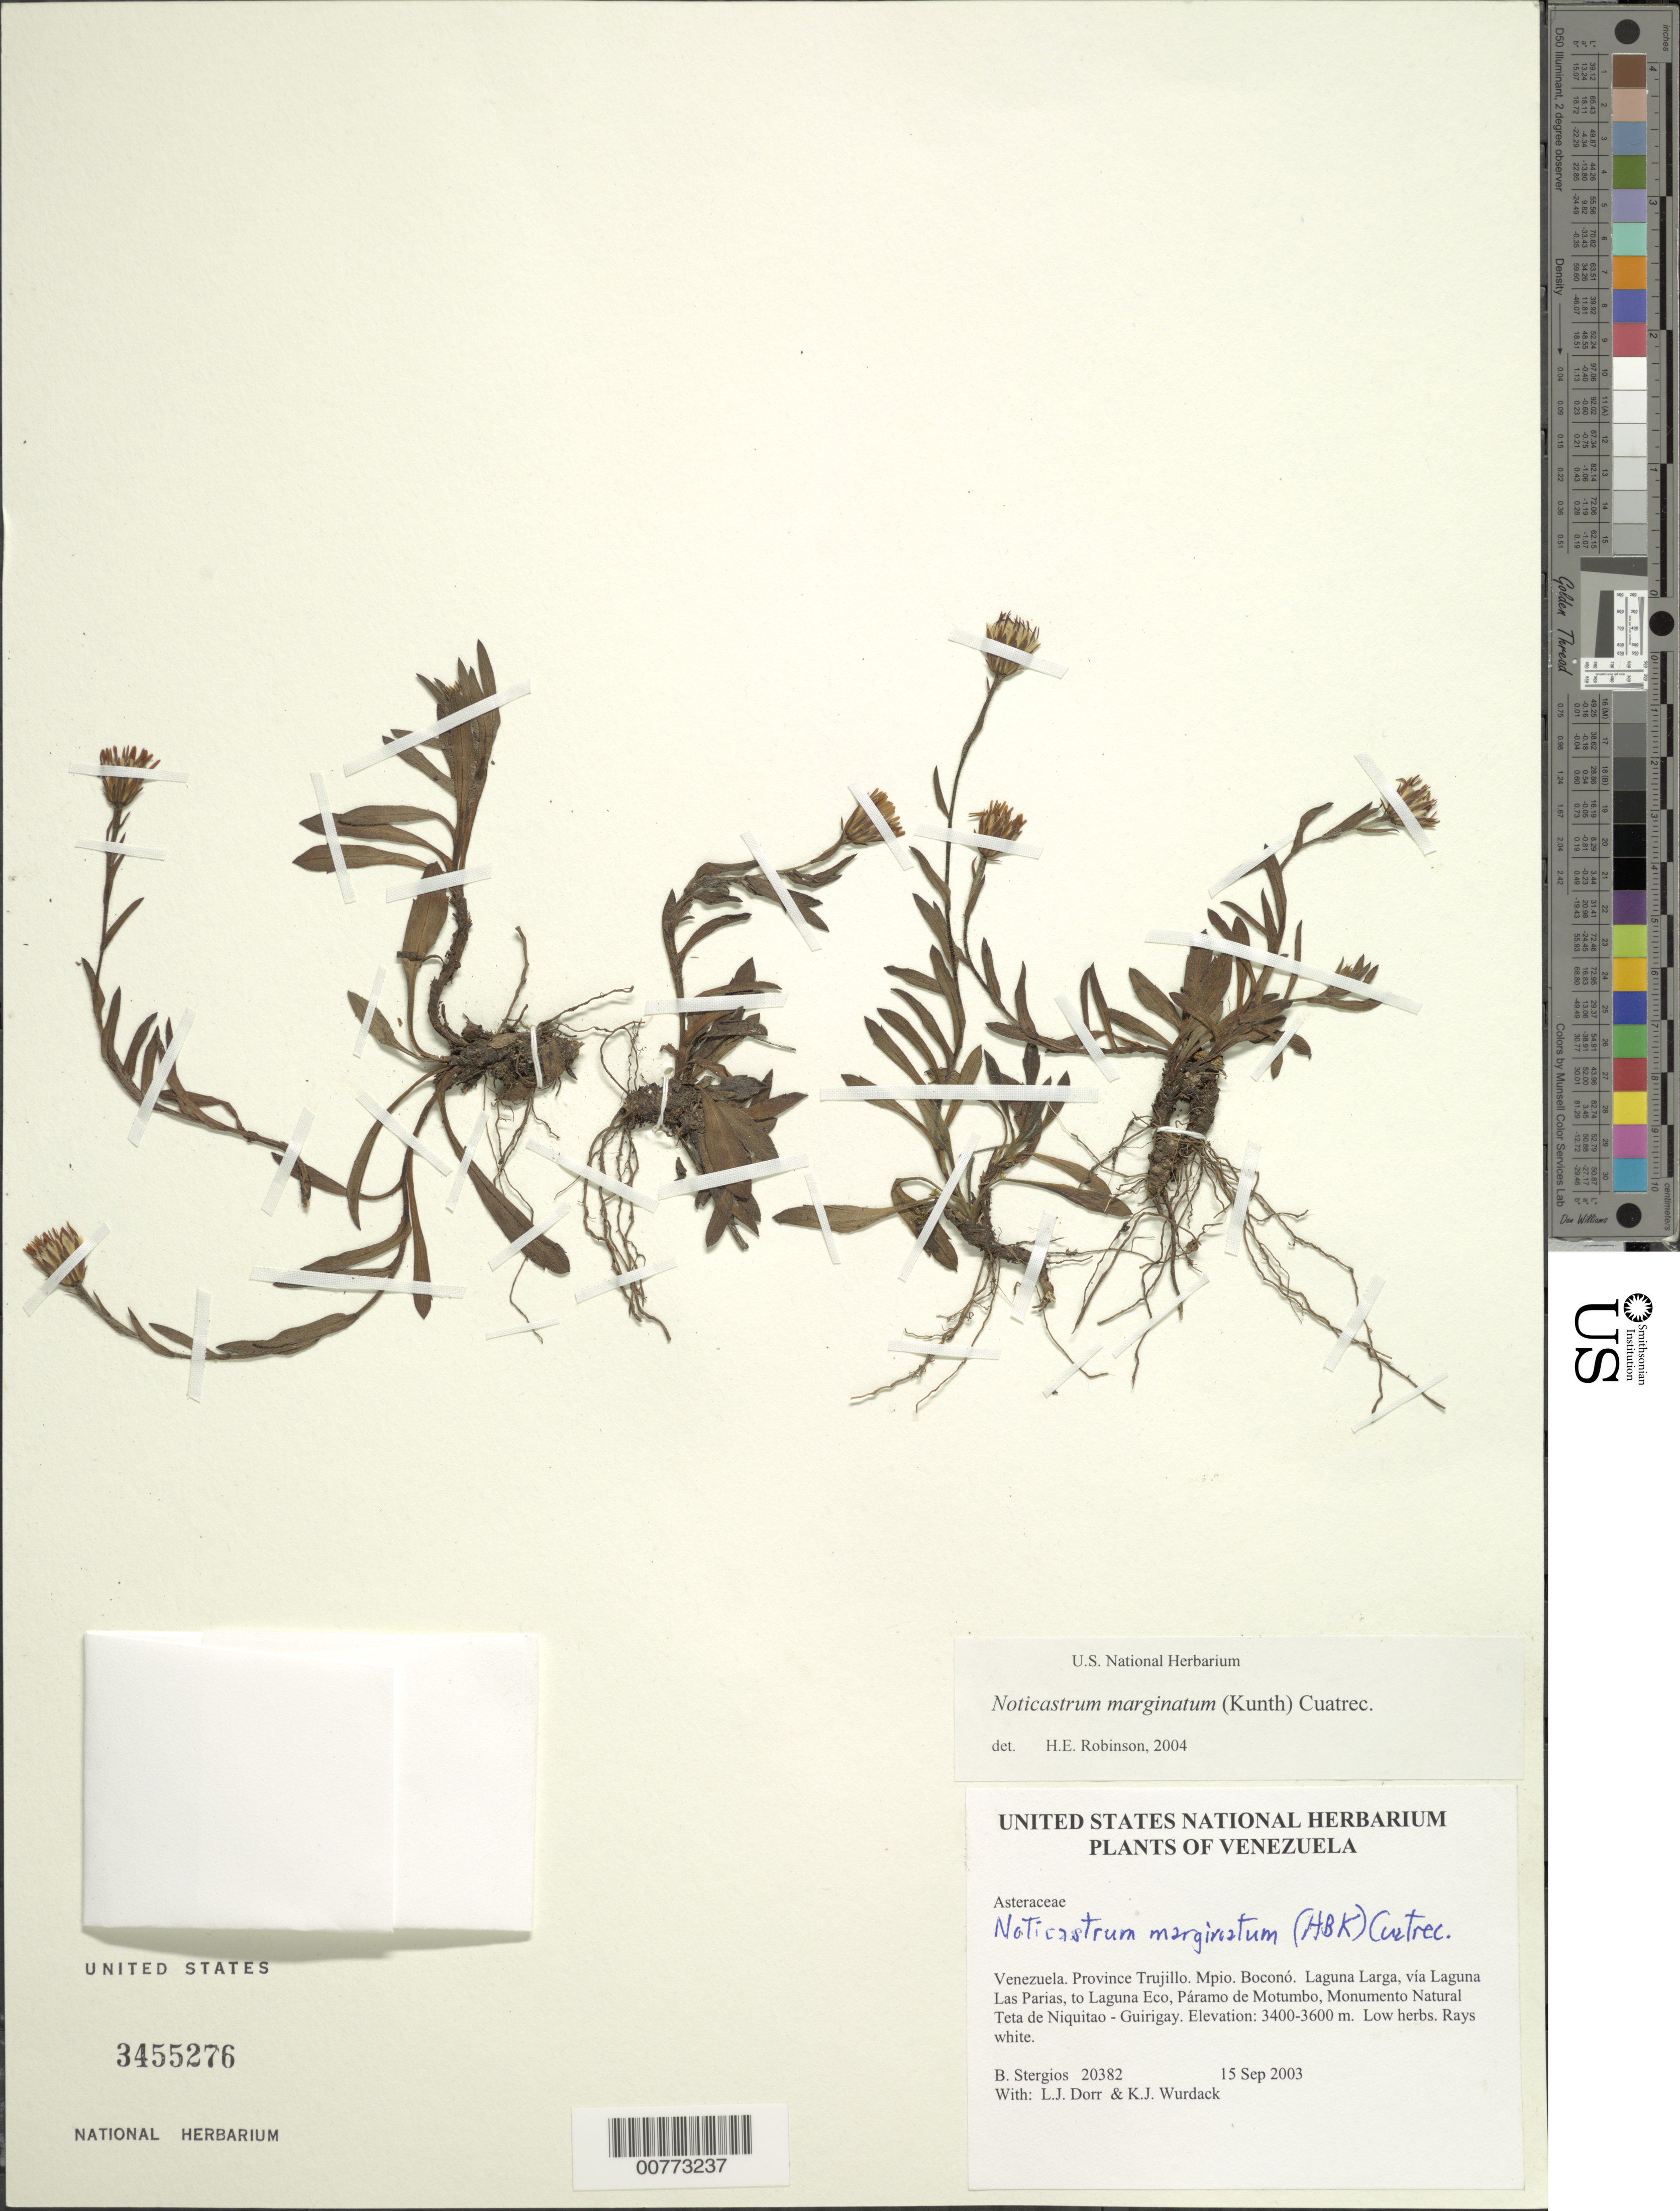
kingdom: Plantae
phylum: Tracheophyta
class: Magnoliopsida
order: Asterales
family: Asteraceae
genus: Noticastrum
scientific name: Noticastrum marginatum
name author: (Kunth) Cuatrec.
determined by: Robinson, Harold E., (US)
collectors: B. G. Stergios, L. J. Dorr & K. Wurdack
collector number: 20382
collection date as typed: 15 Sep 2003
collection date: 2003-09-15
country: Venezuela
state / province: Trujillo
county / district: Boconó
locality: Laguna Larga, vía Laguna Las Parias, to Laguna Eco, Páramo de Motumbo, Monumento Natural Teta de Niquitao - Guirigay.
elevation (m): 3400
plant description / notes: NY, PORT, US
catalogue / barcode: US 3455276